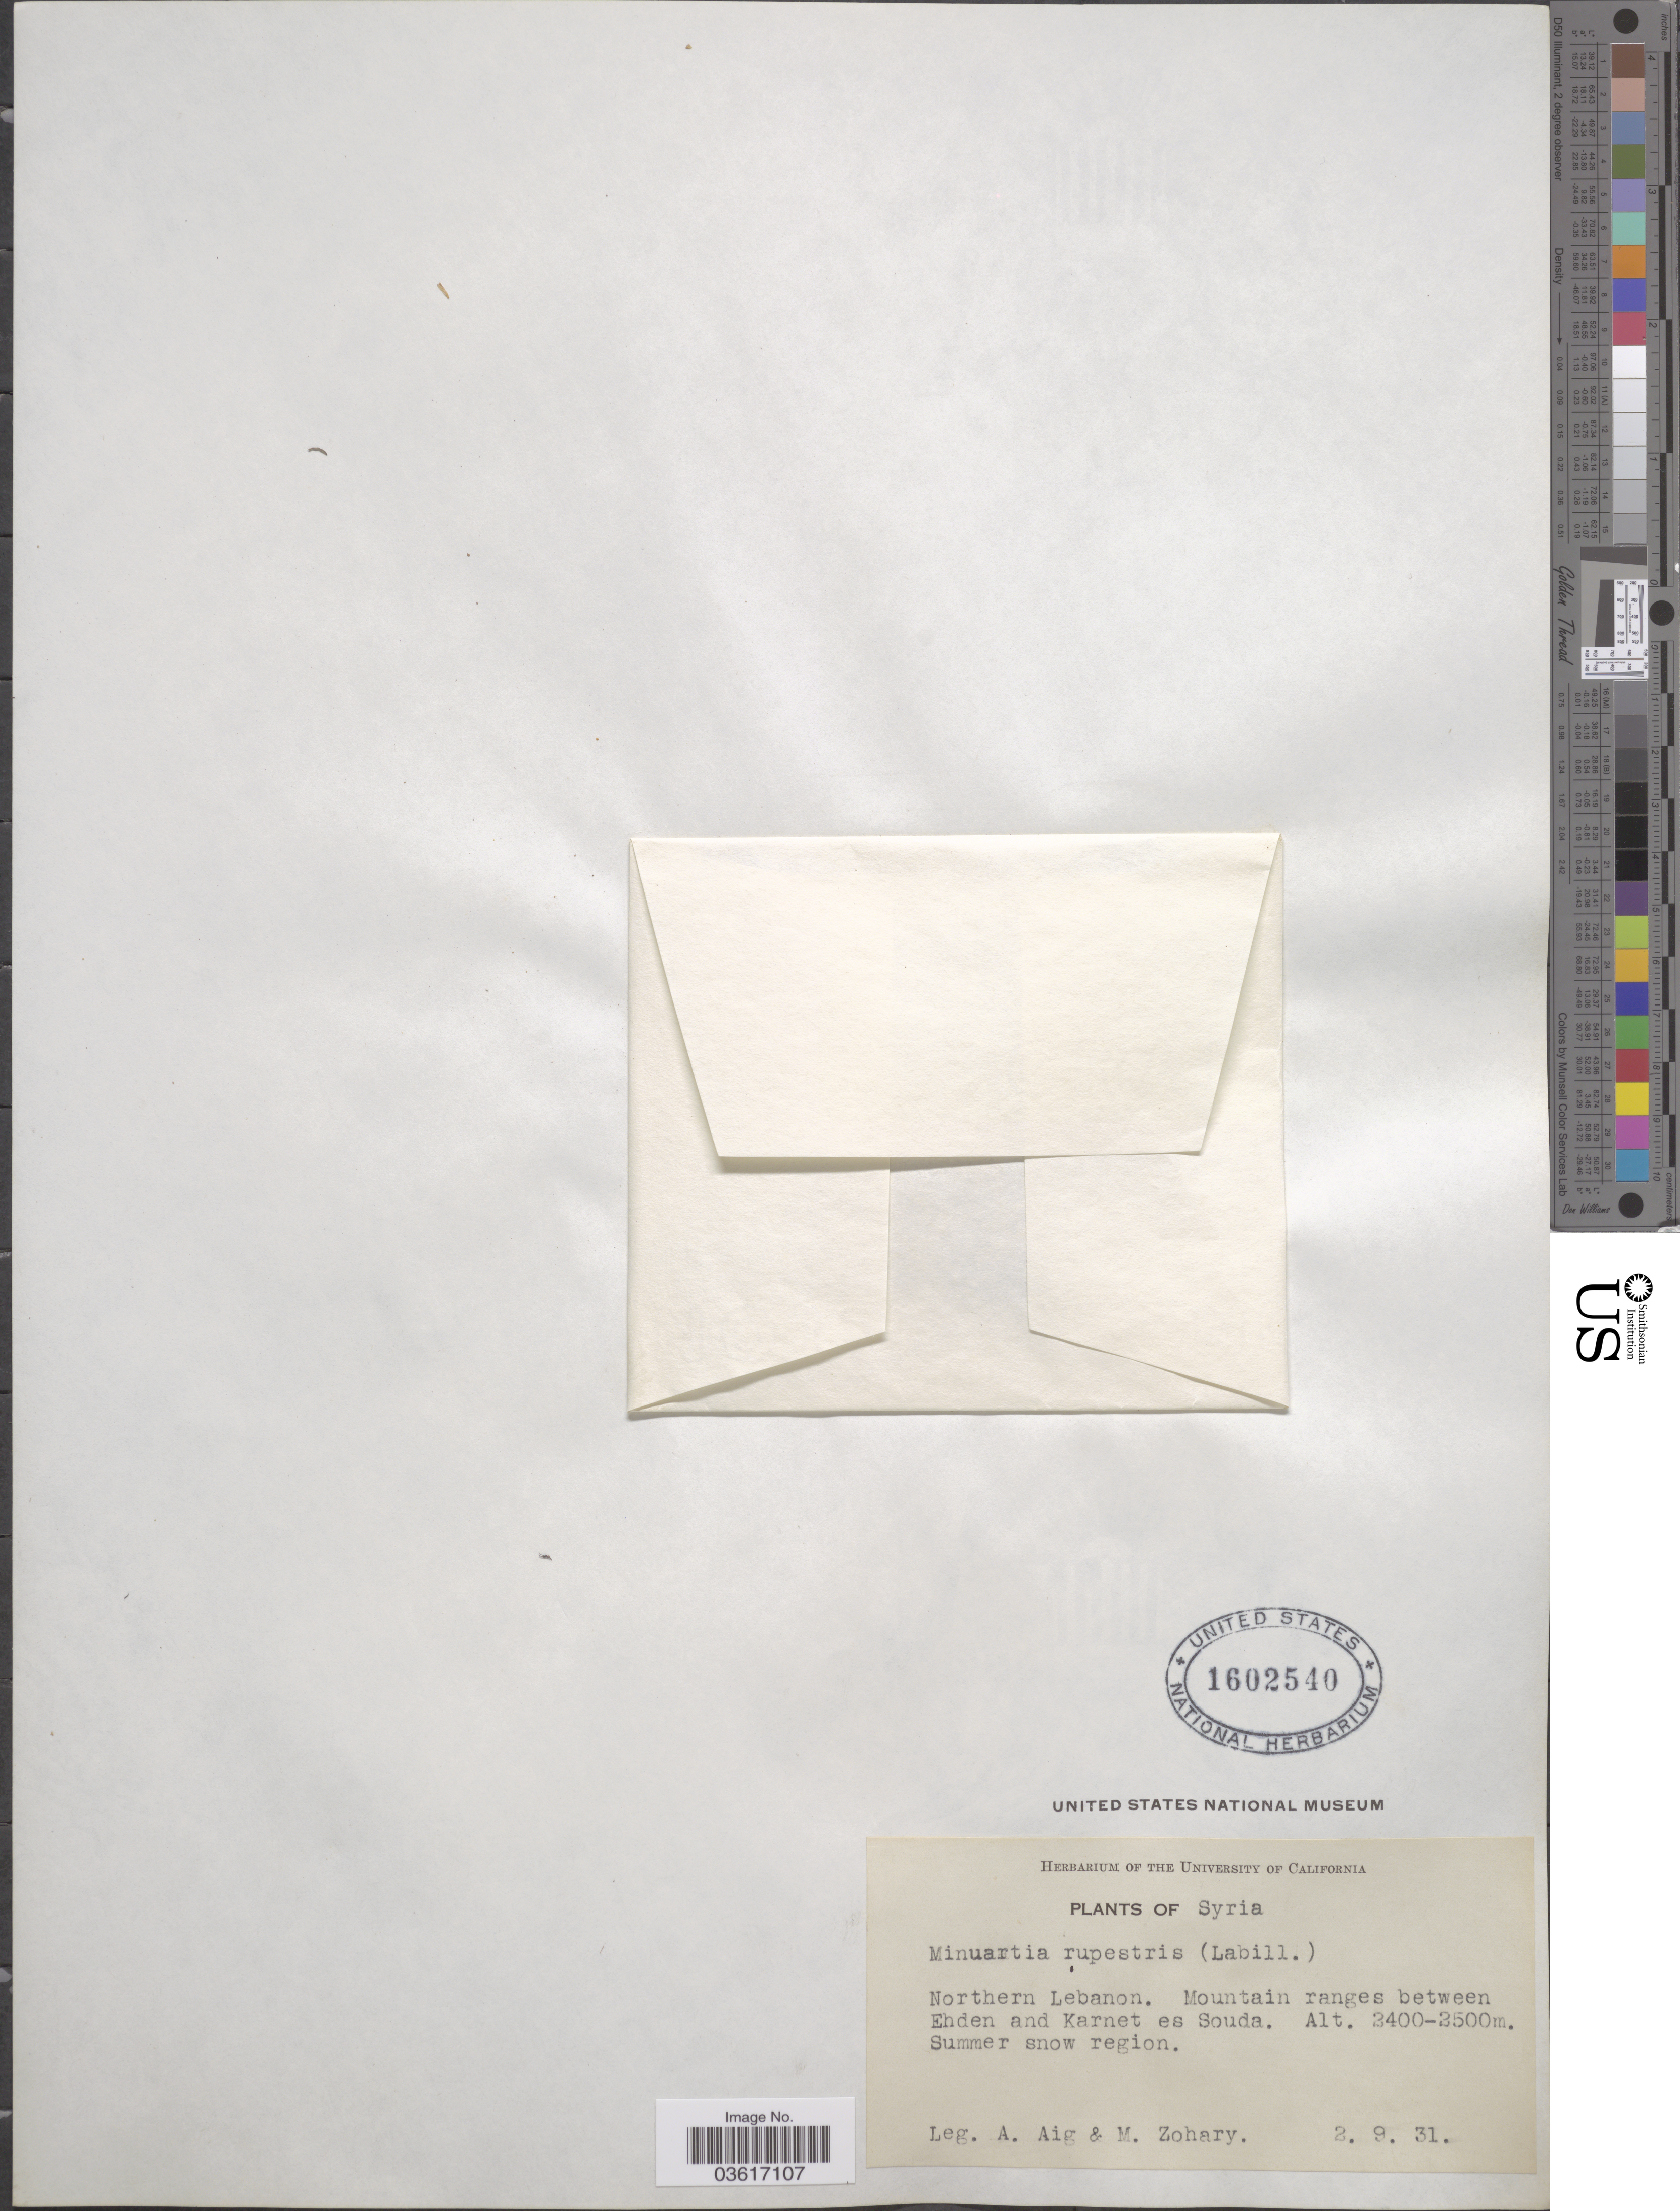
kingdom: Plantae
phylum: Tracheophyta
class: Magnoliopsida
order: Caryophyllales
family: Caryophyllaceae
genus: Cherleria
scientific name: Cherleria rupestris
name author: (Labill.) A.J. Moore & Dillenb.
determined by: Strong, Mark T., (BOT), Smithsonian Institution - National Museum of Natural History (UNITED STATES)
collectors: A. Aig & M. Zohary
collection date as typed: Transcribed d/m/y: 2/9/31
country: Lebanon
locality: Northern Libanon. Mountain ranges between Ehden and Karnet es Souda. Summer snow region.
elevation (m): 2400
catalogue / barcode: US 1602540